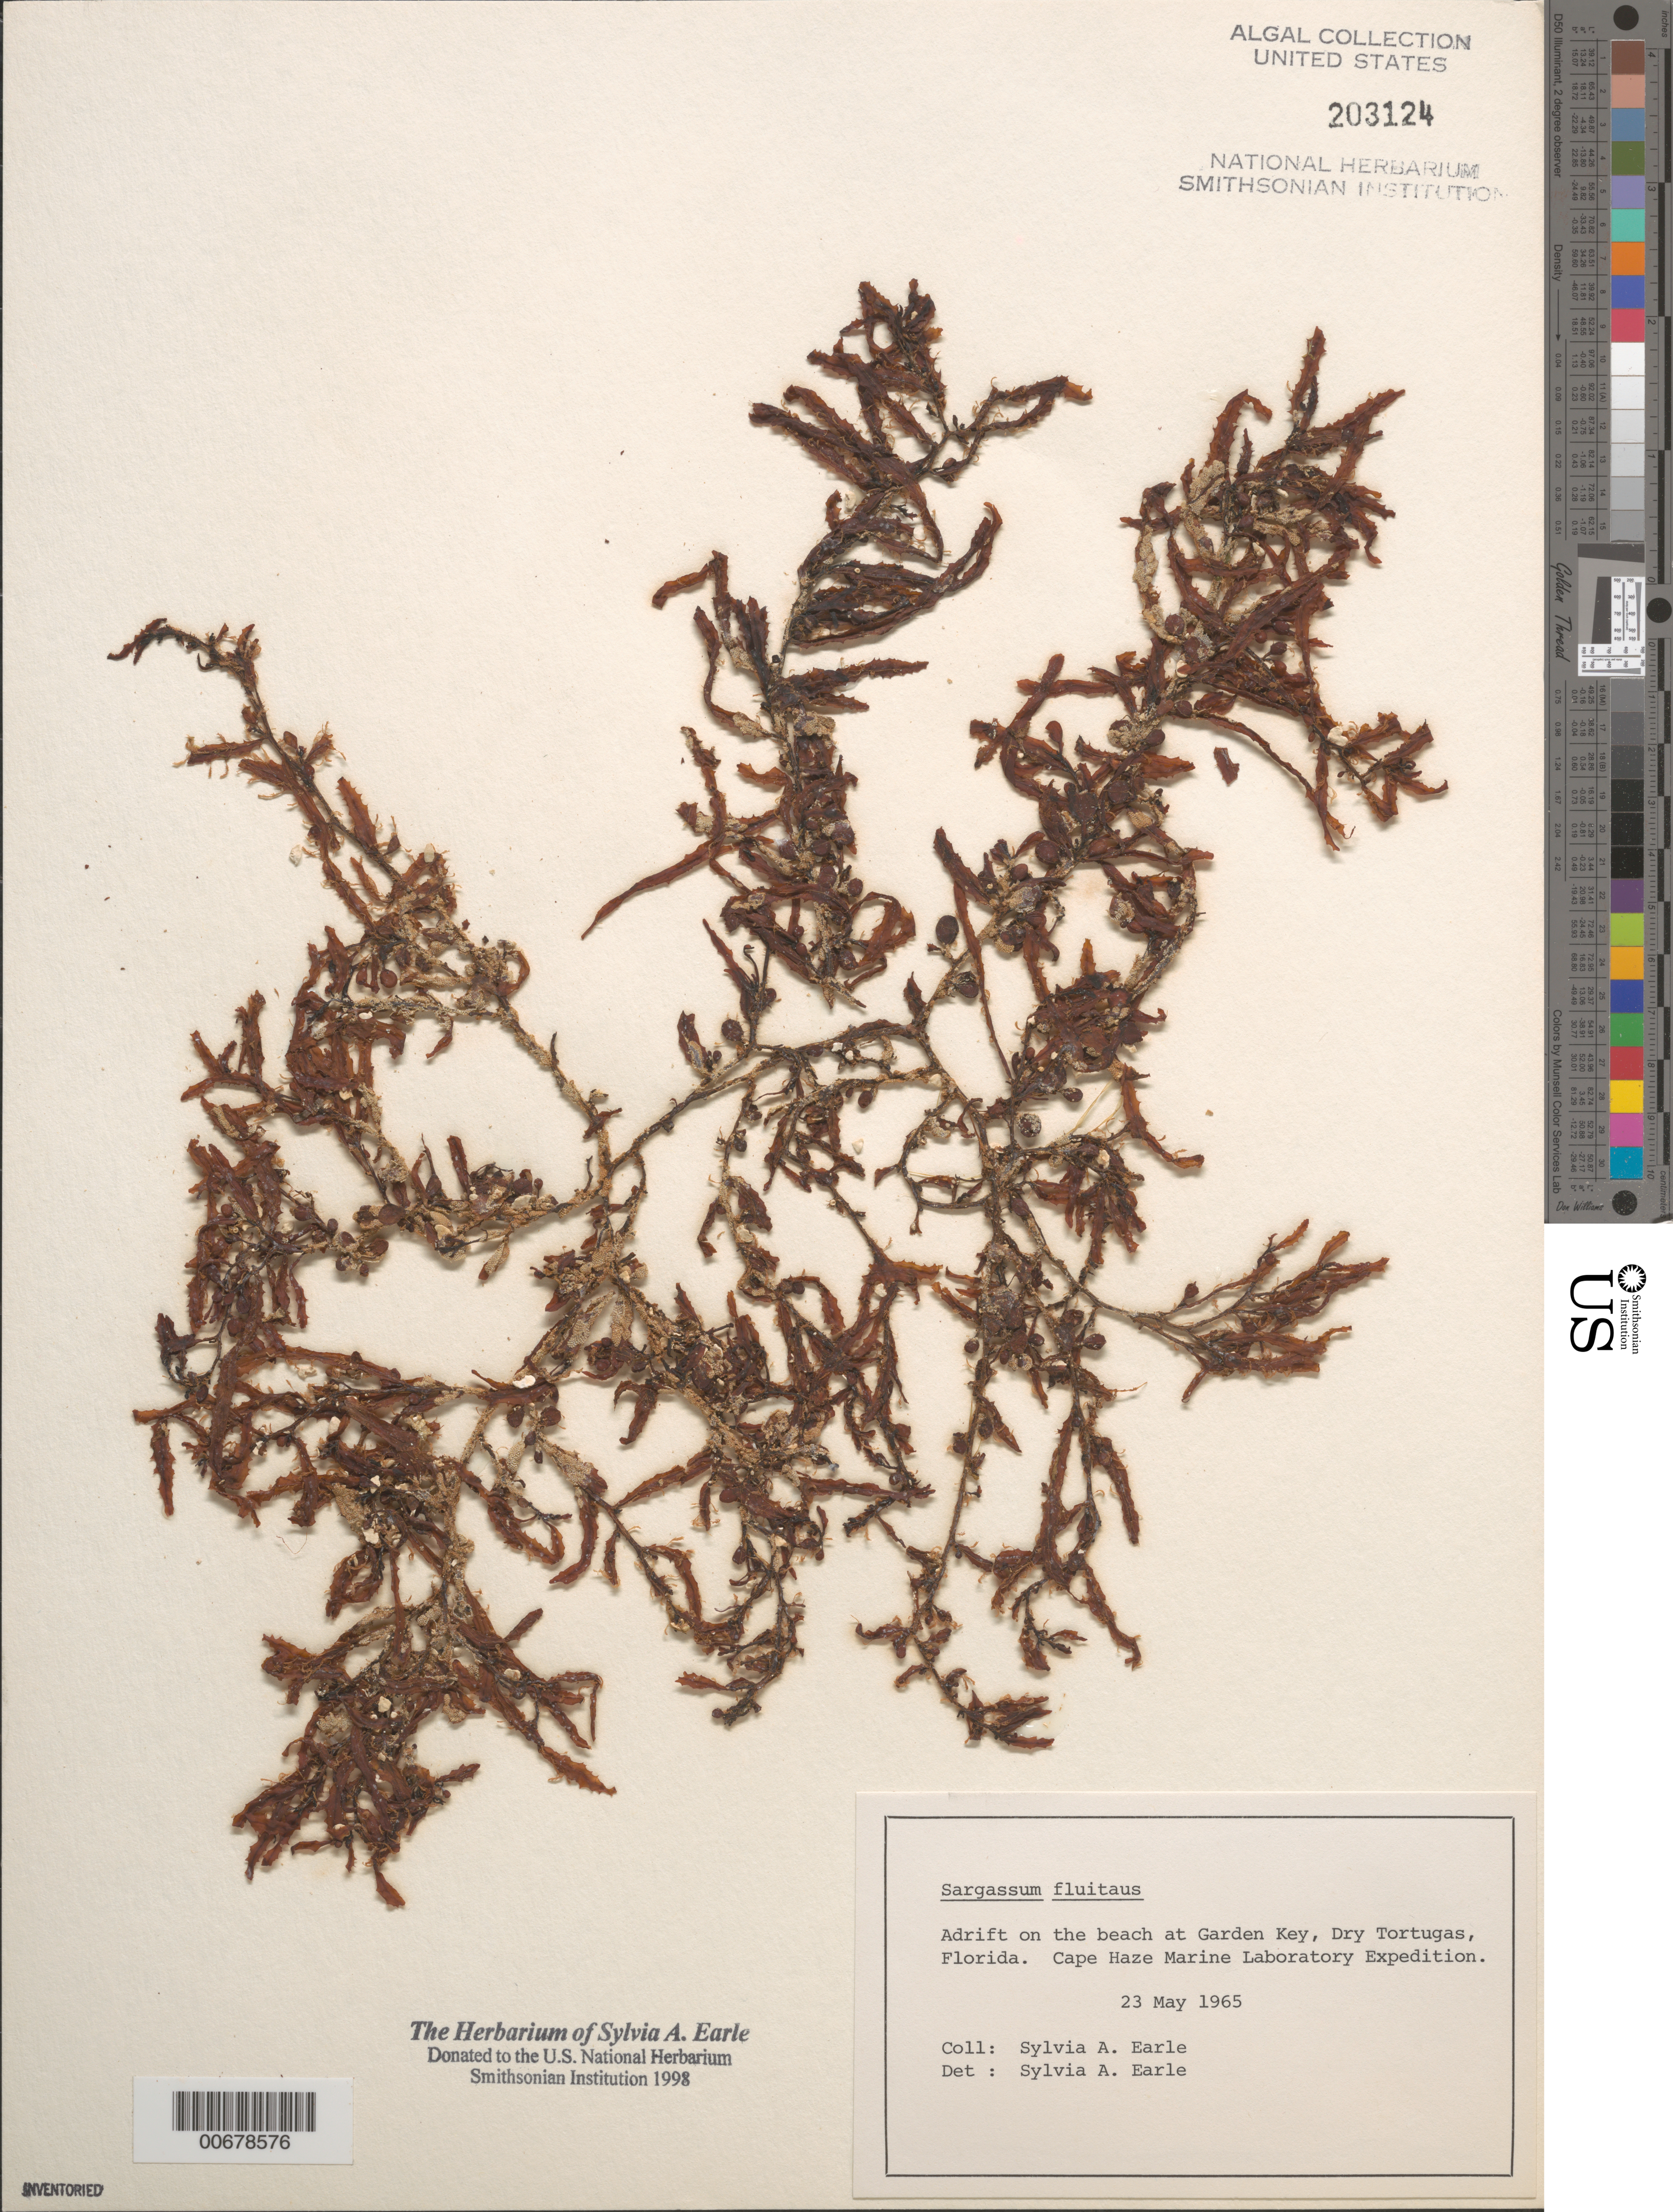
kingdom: Chromista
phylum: Ochrophyta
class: Phaeophyceae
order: Fucales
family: Sargassaceae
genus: Sargassum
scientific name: Sargassum fluitans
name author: (Børgesen) Børgesen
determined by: Earle, S. A.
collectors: S. A. Earle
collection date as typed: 23 May 1965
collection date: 1965-05-23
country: United States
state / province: Florida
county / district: Monroe County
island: Garden Key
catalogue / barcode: US 203124